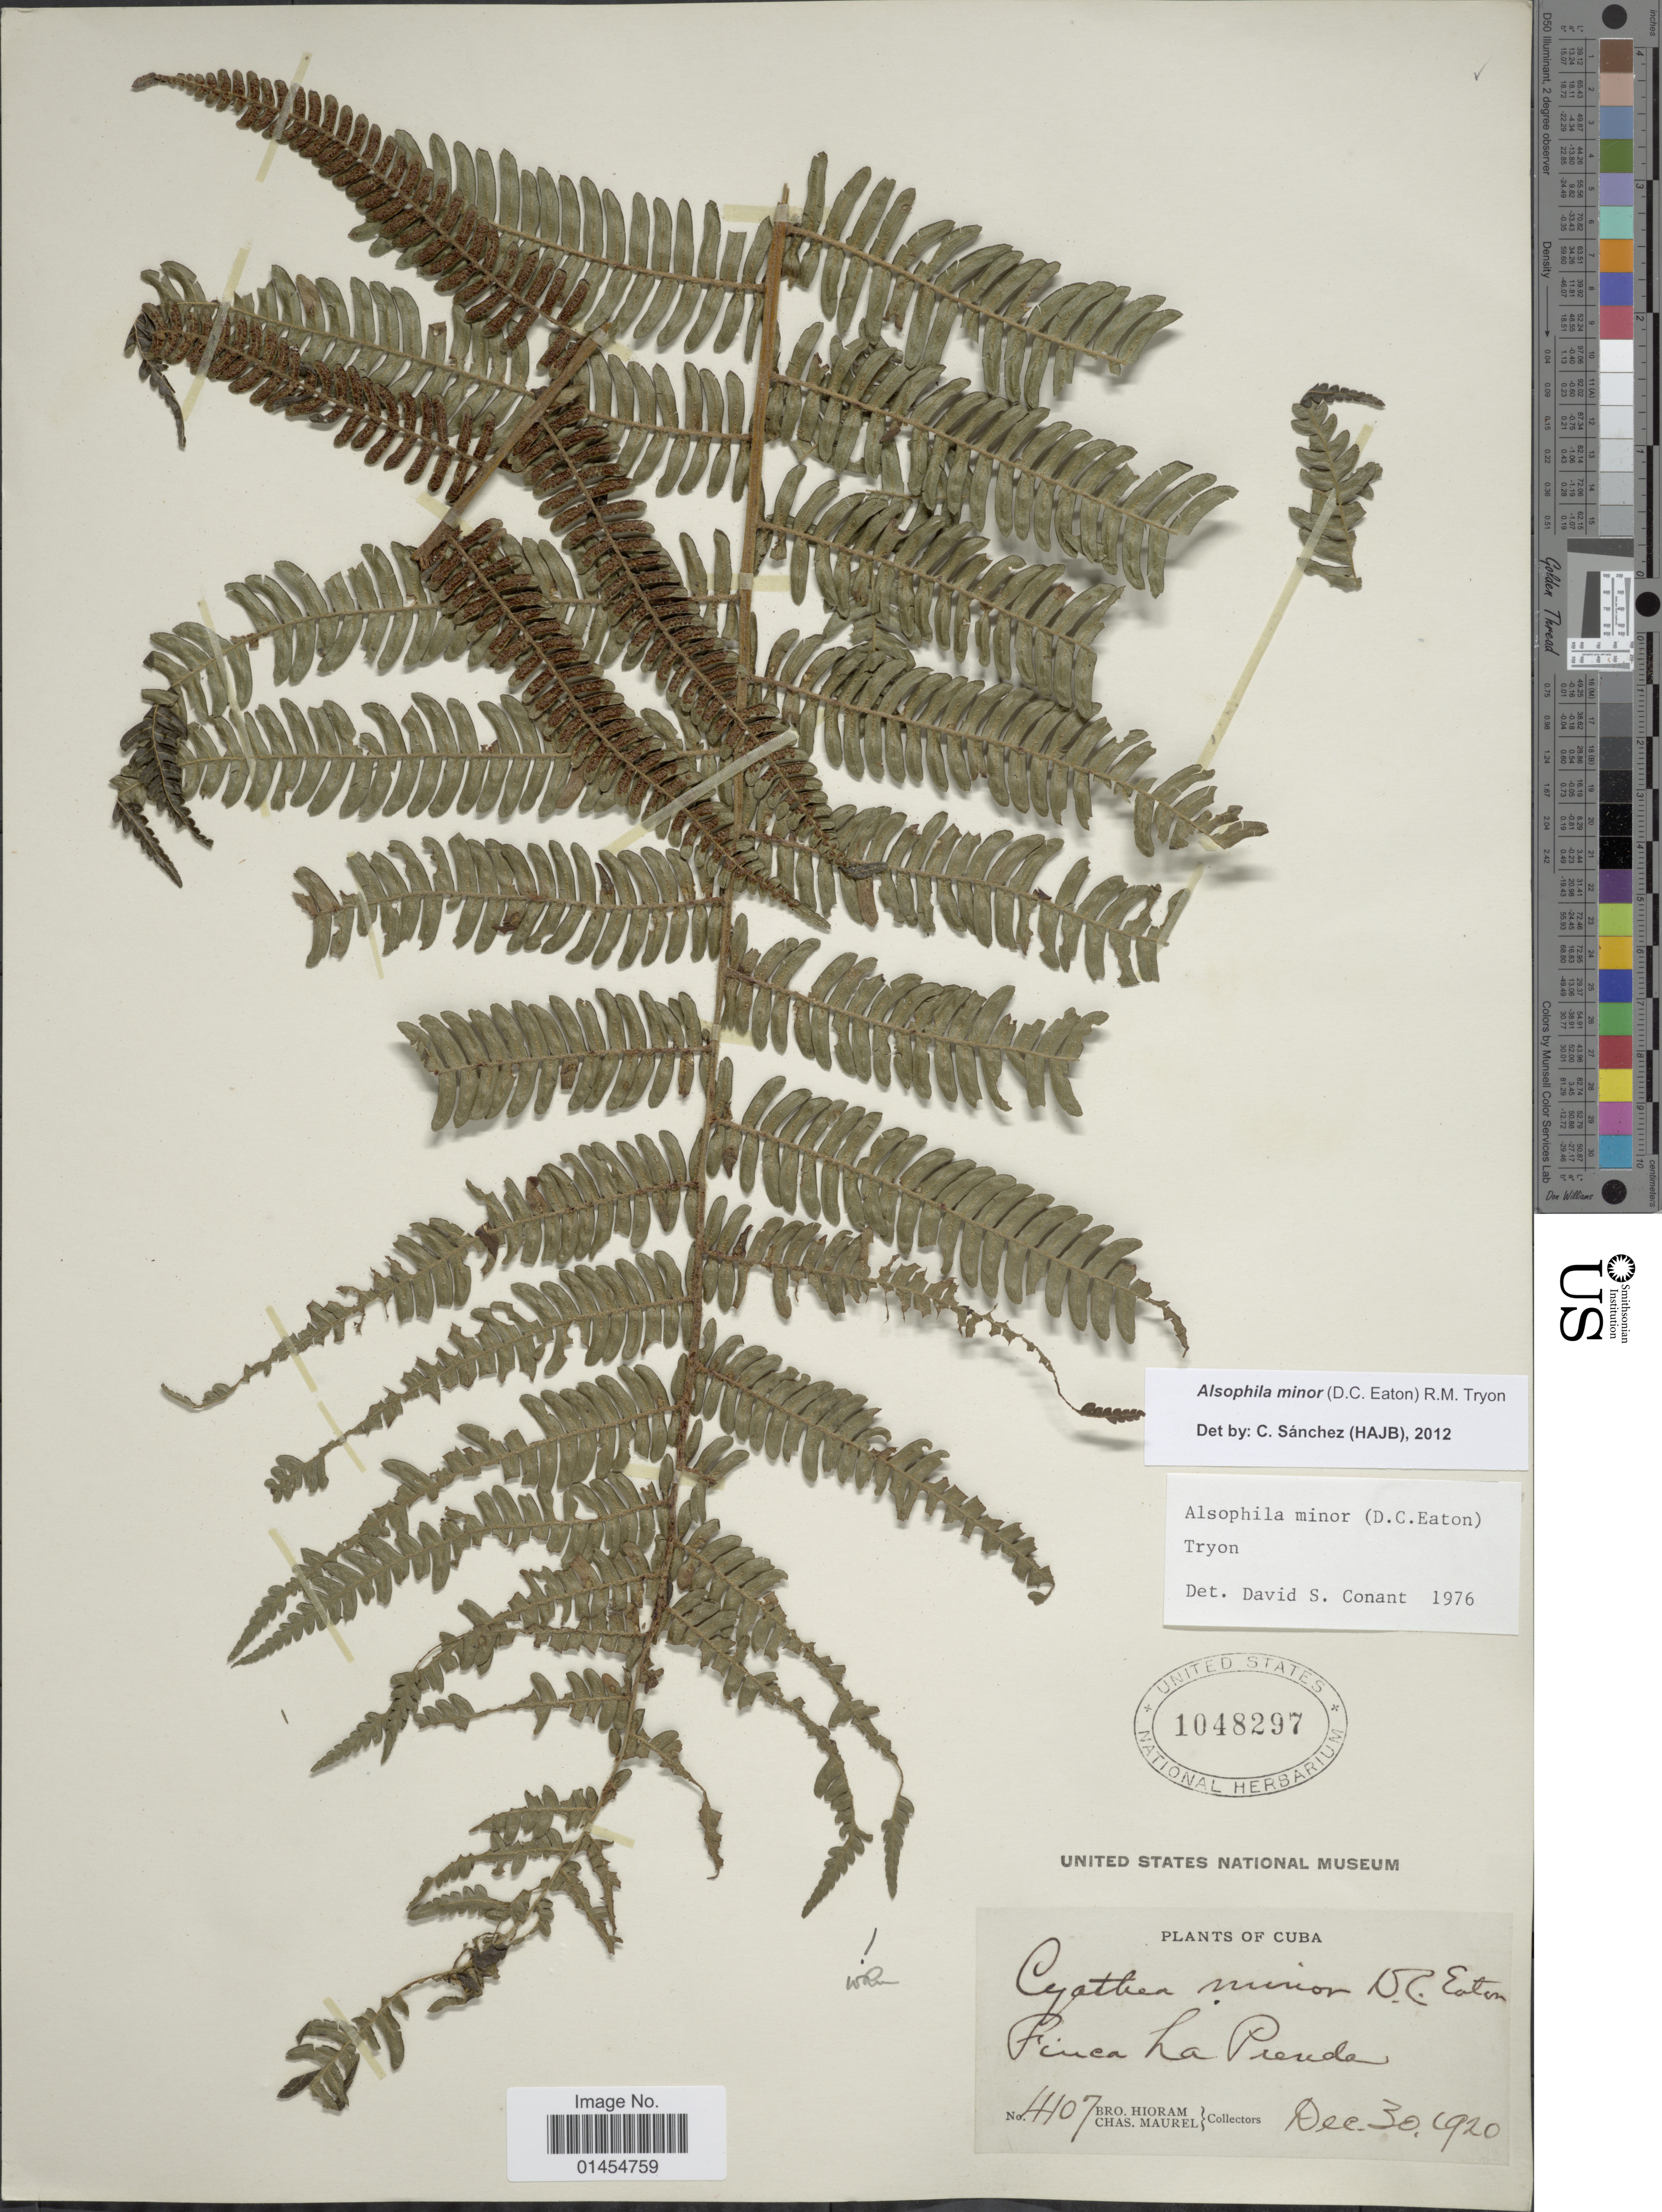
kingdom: Plantae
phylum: Tracheophyta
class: Polypodiopsida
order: Cyatheales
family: Cyatheaceae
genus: Alsophila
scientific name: Alsophila minor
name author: (D.C. Eaton) R.M. Tryon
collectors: Bro. Hioram & C. Maurel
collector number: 4107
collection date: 1920-12-30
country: Cuba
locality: Finca La Prenda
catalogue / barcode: US 1048297